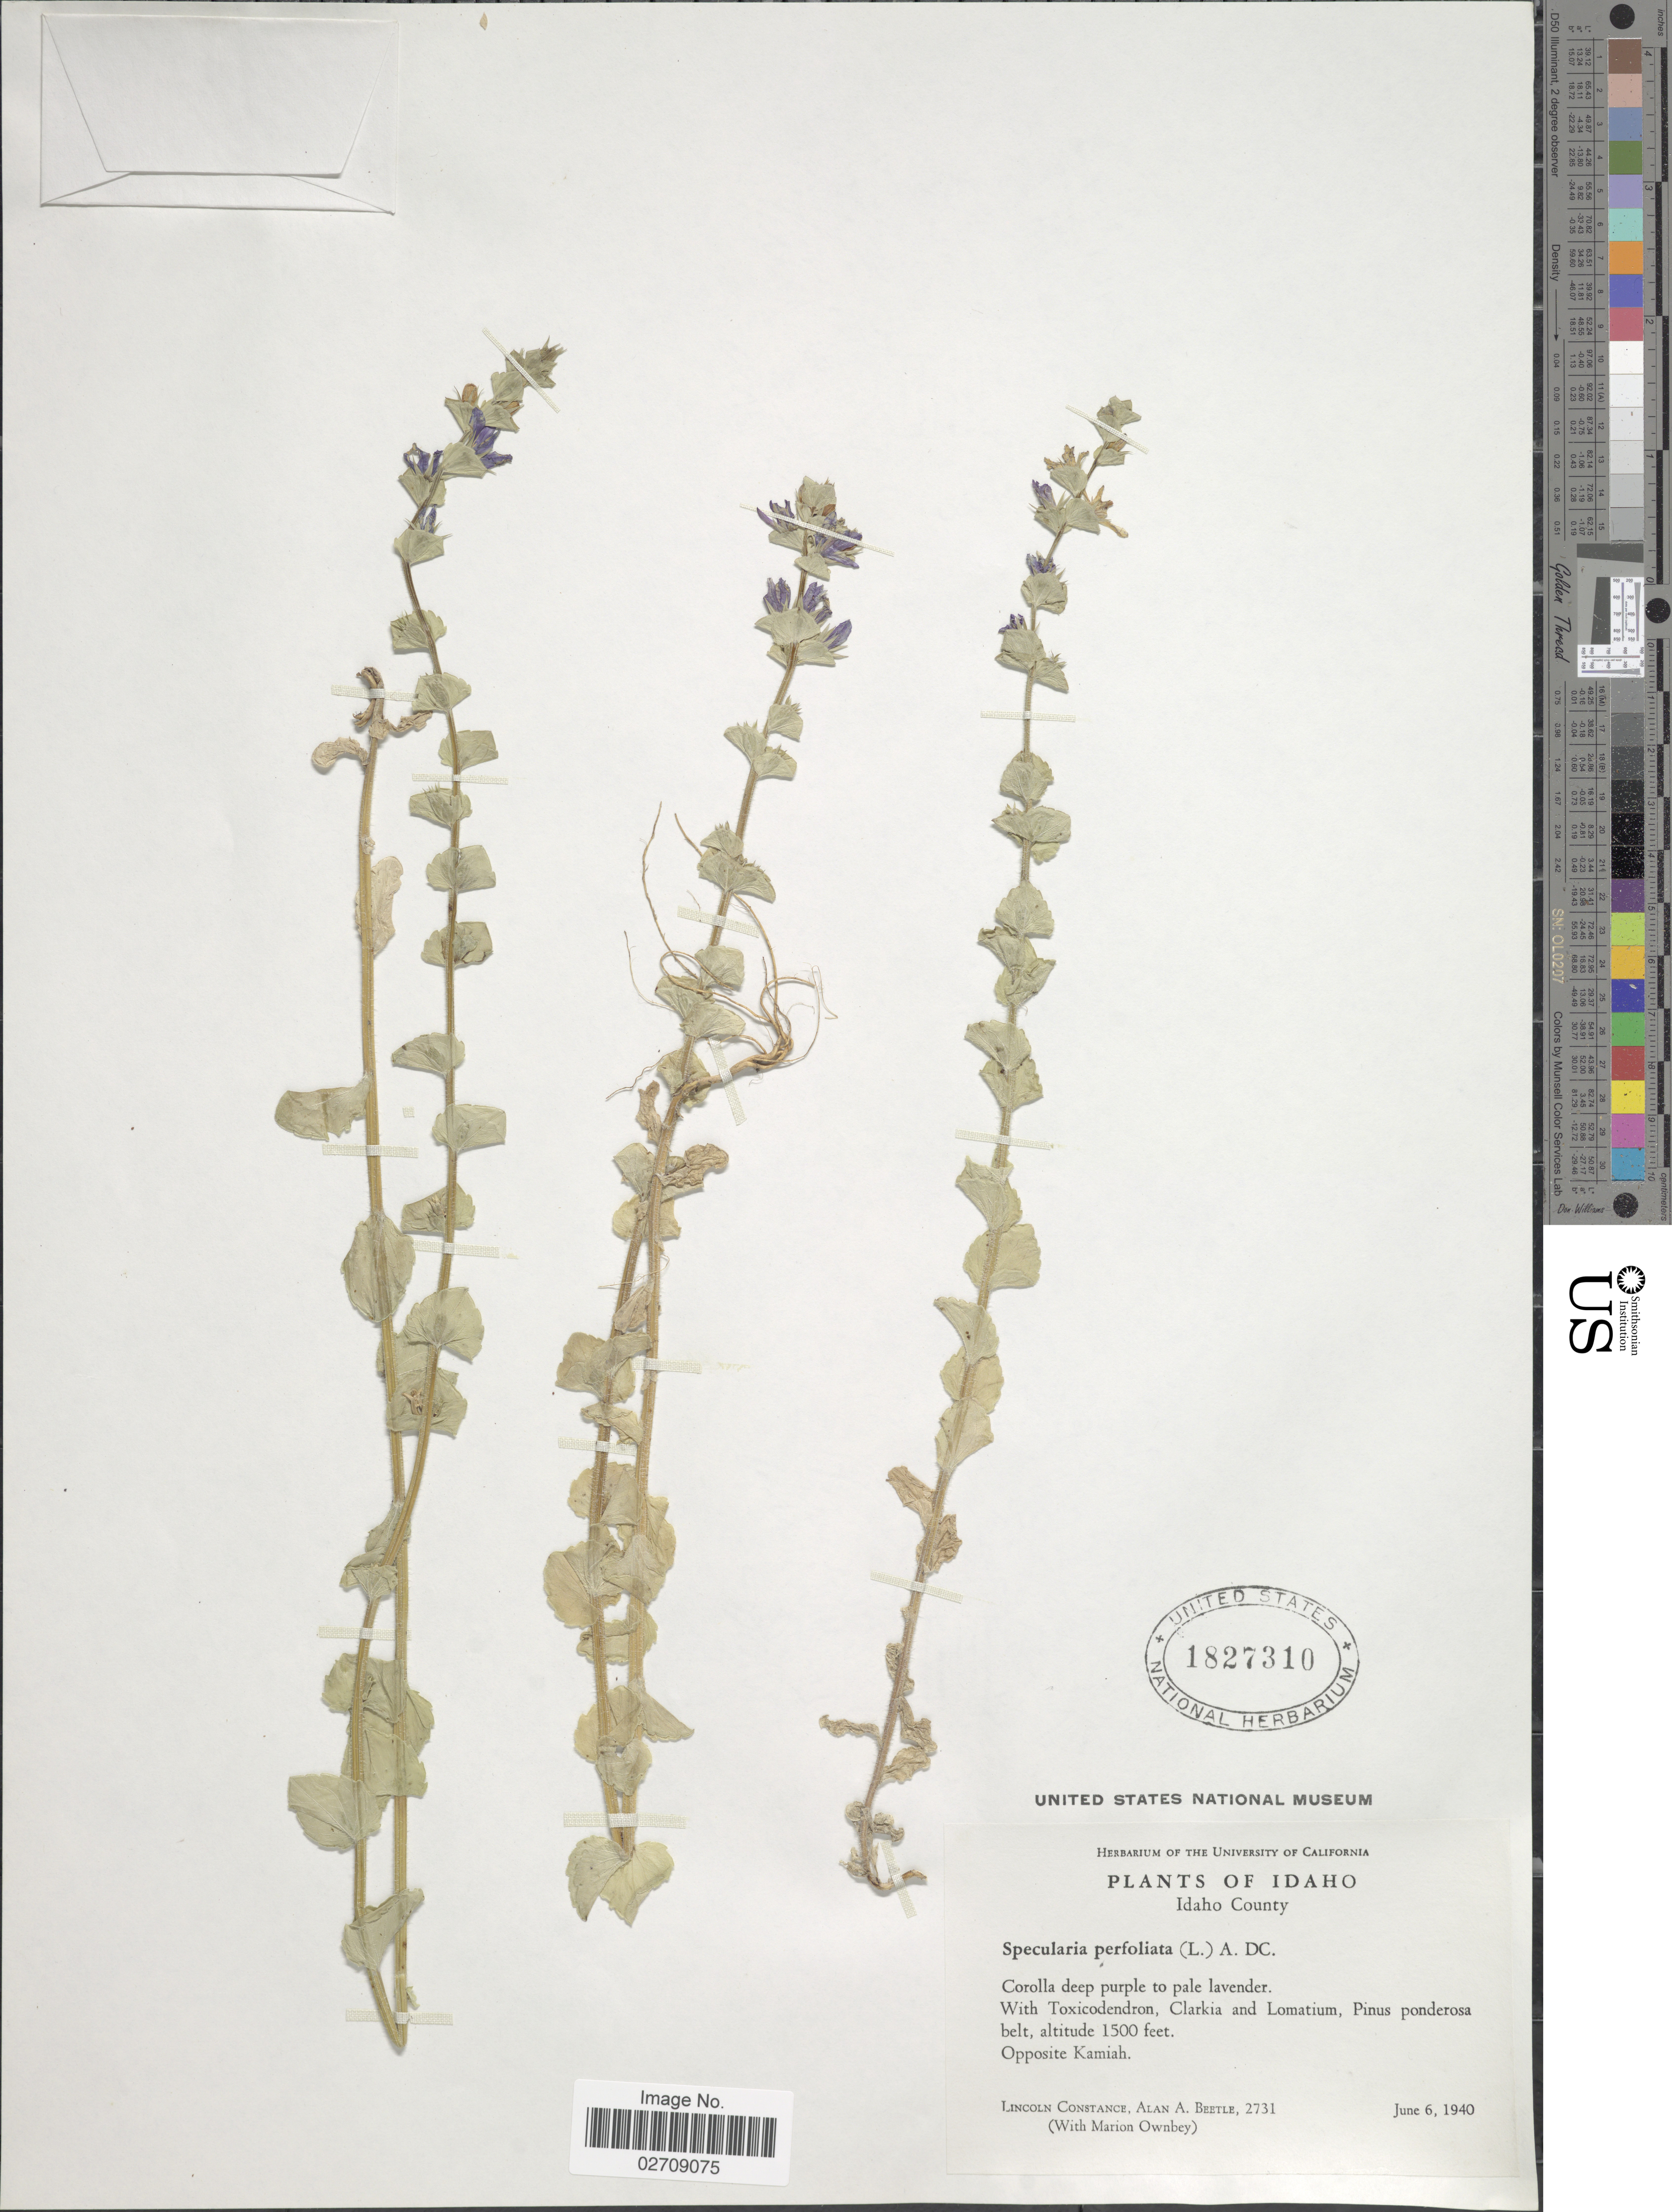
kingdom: Plantae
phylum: Tracheophyta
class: Magnoliopsida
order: Asterales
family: Campanulaceae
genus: Triodanis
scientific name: Triodanis perfoliata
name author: (L.) Nieuwl.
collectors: L. Constance, A. A. Beetle & M. Ownbey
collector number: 2731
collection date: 1940-06-06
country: United States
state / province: Idaho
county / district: Idaho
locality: Opposite Kamiah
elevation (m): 457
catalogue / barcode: US 1827310